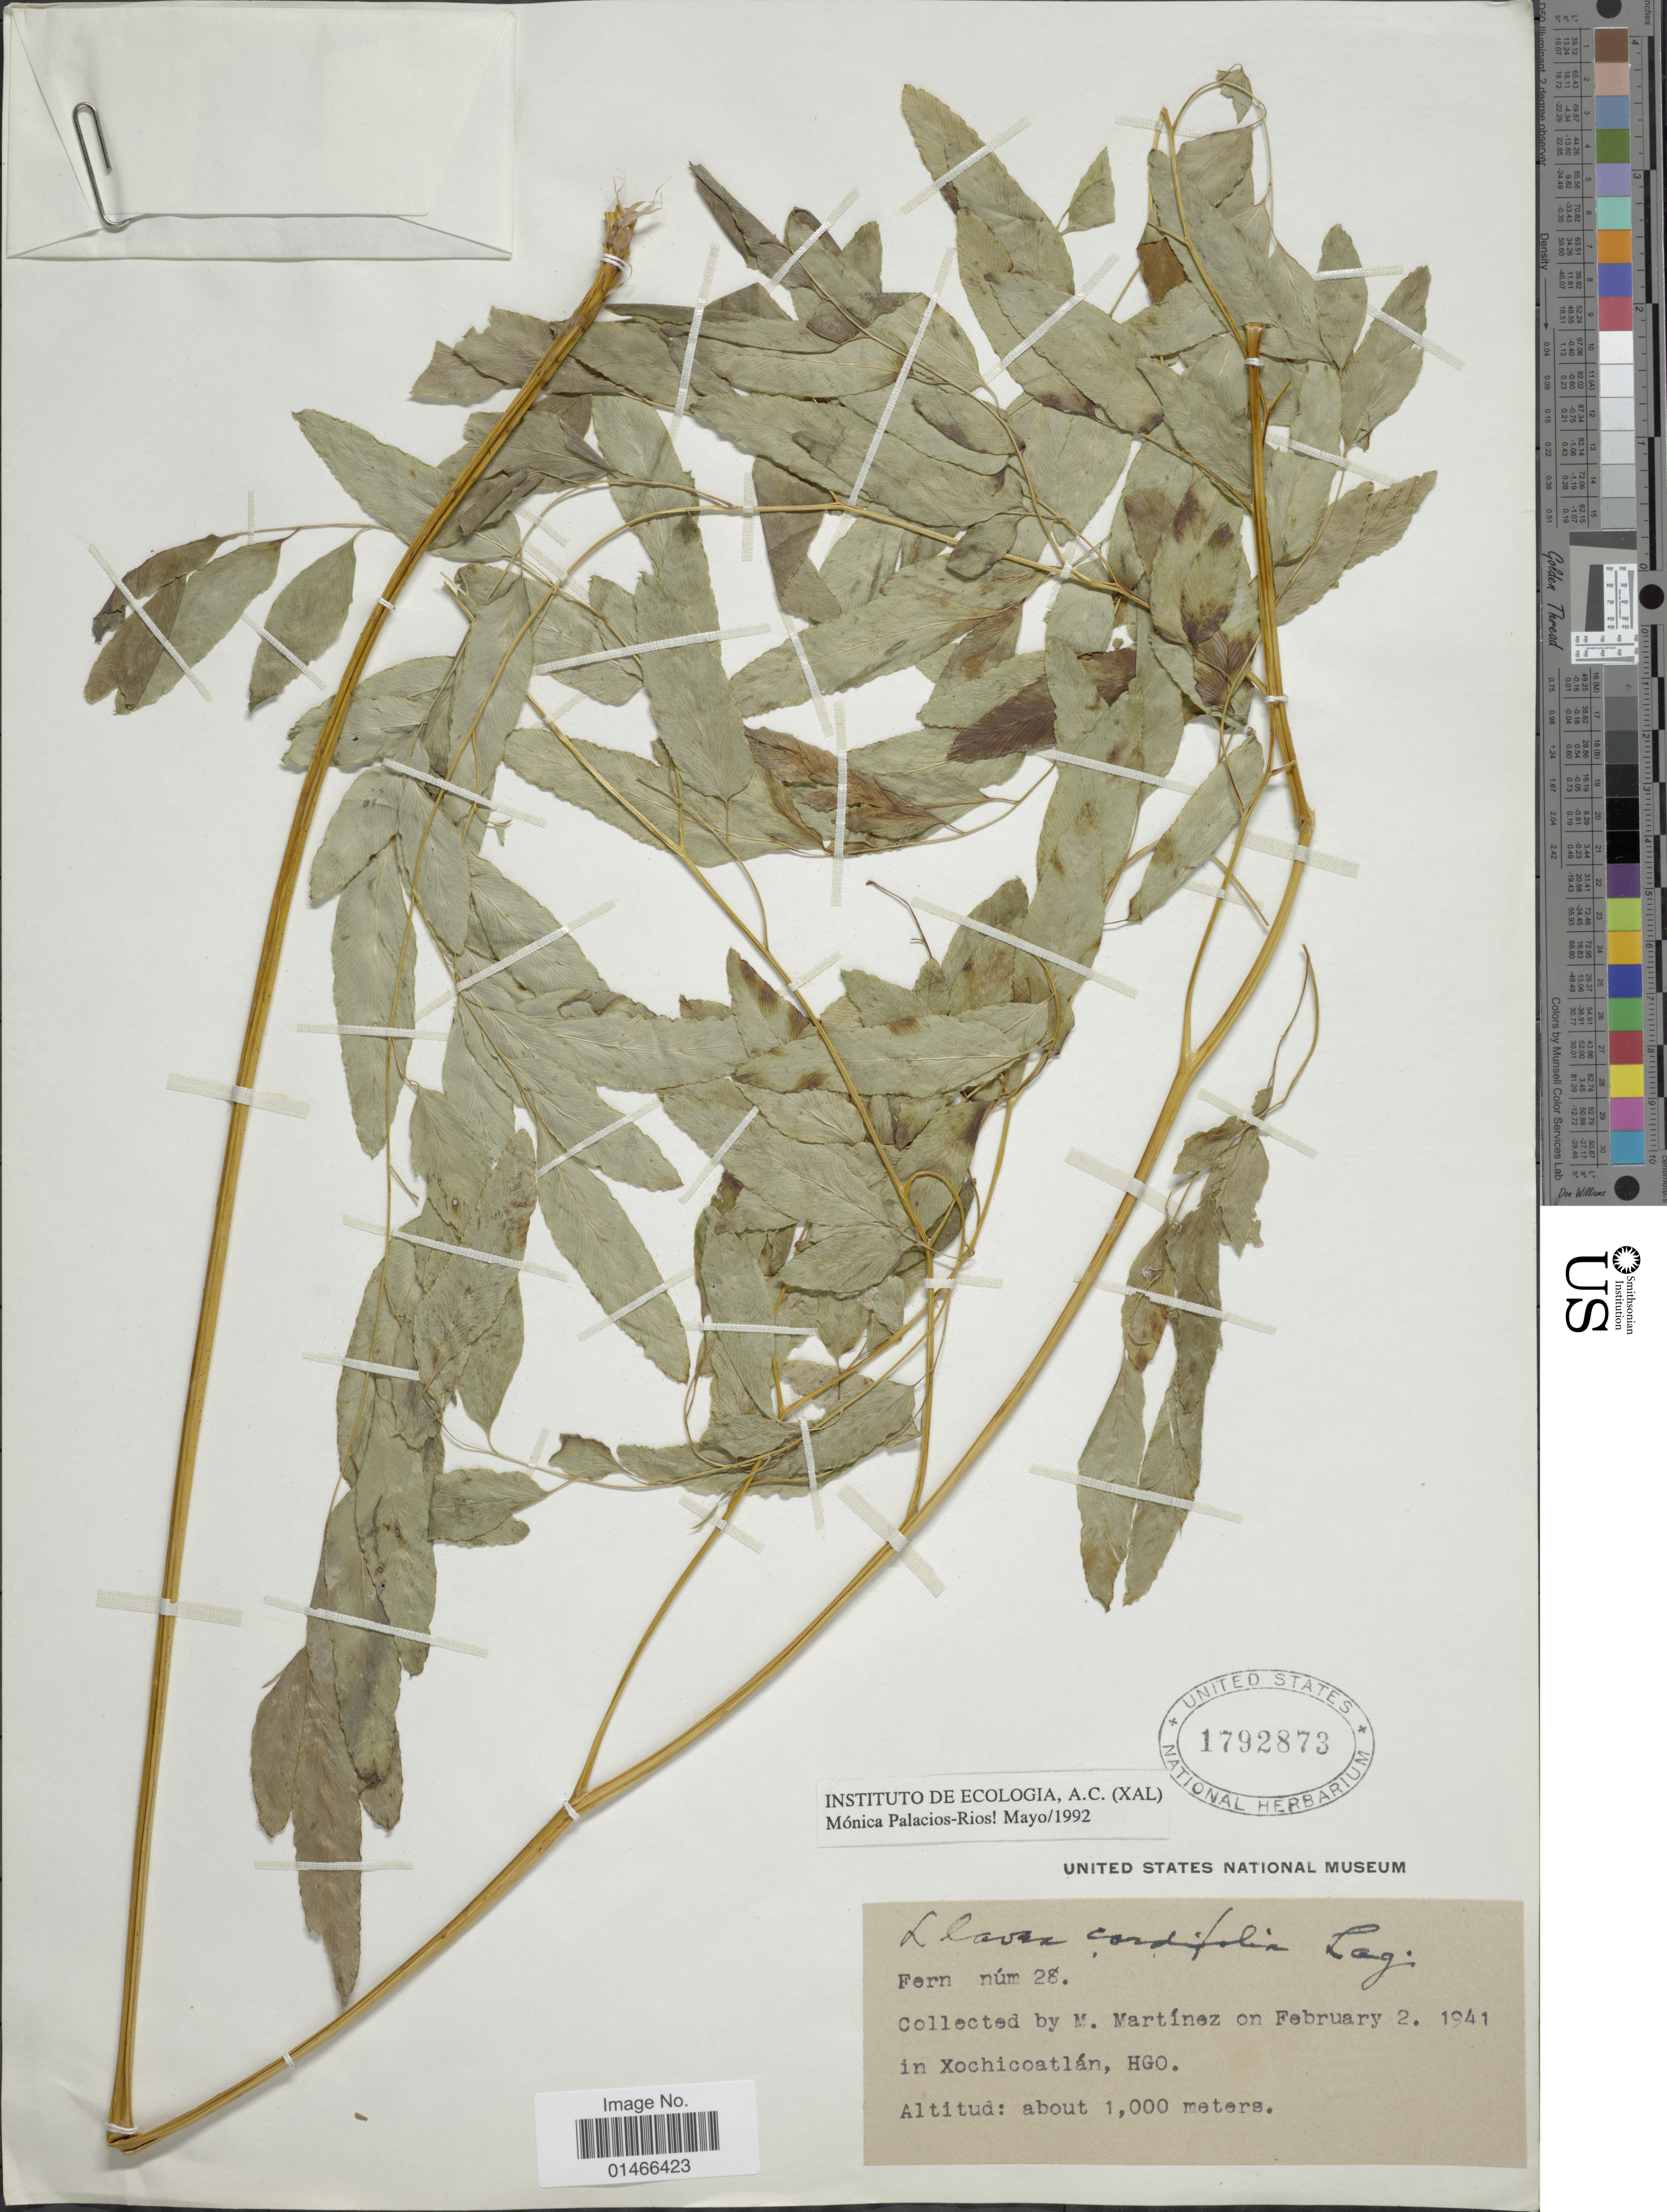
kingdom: Plantae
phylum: Tracheophyta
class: Polypodiopsida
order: Polypodiales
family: Pteridaceae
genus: Llavea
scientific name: Llavea cordifolia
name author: Lag.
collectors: M. Martinez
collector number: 28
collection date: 1941-02-02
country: Mexico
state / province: Hidalgo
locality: Xoxhicoatlán, HGO.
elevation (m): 1000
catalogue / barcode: US 1792873